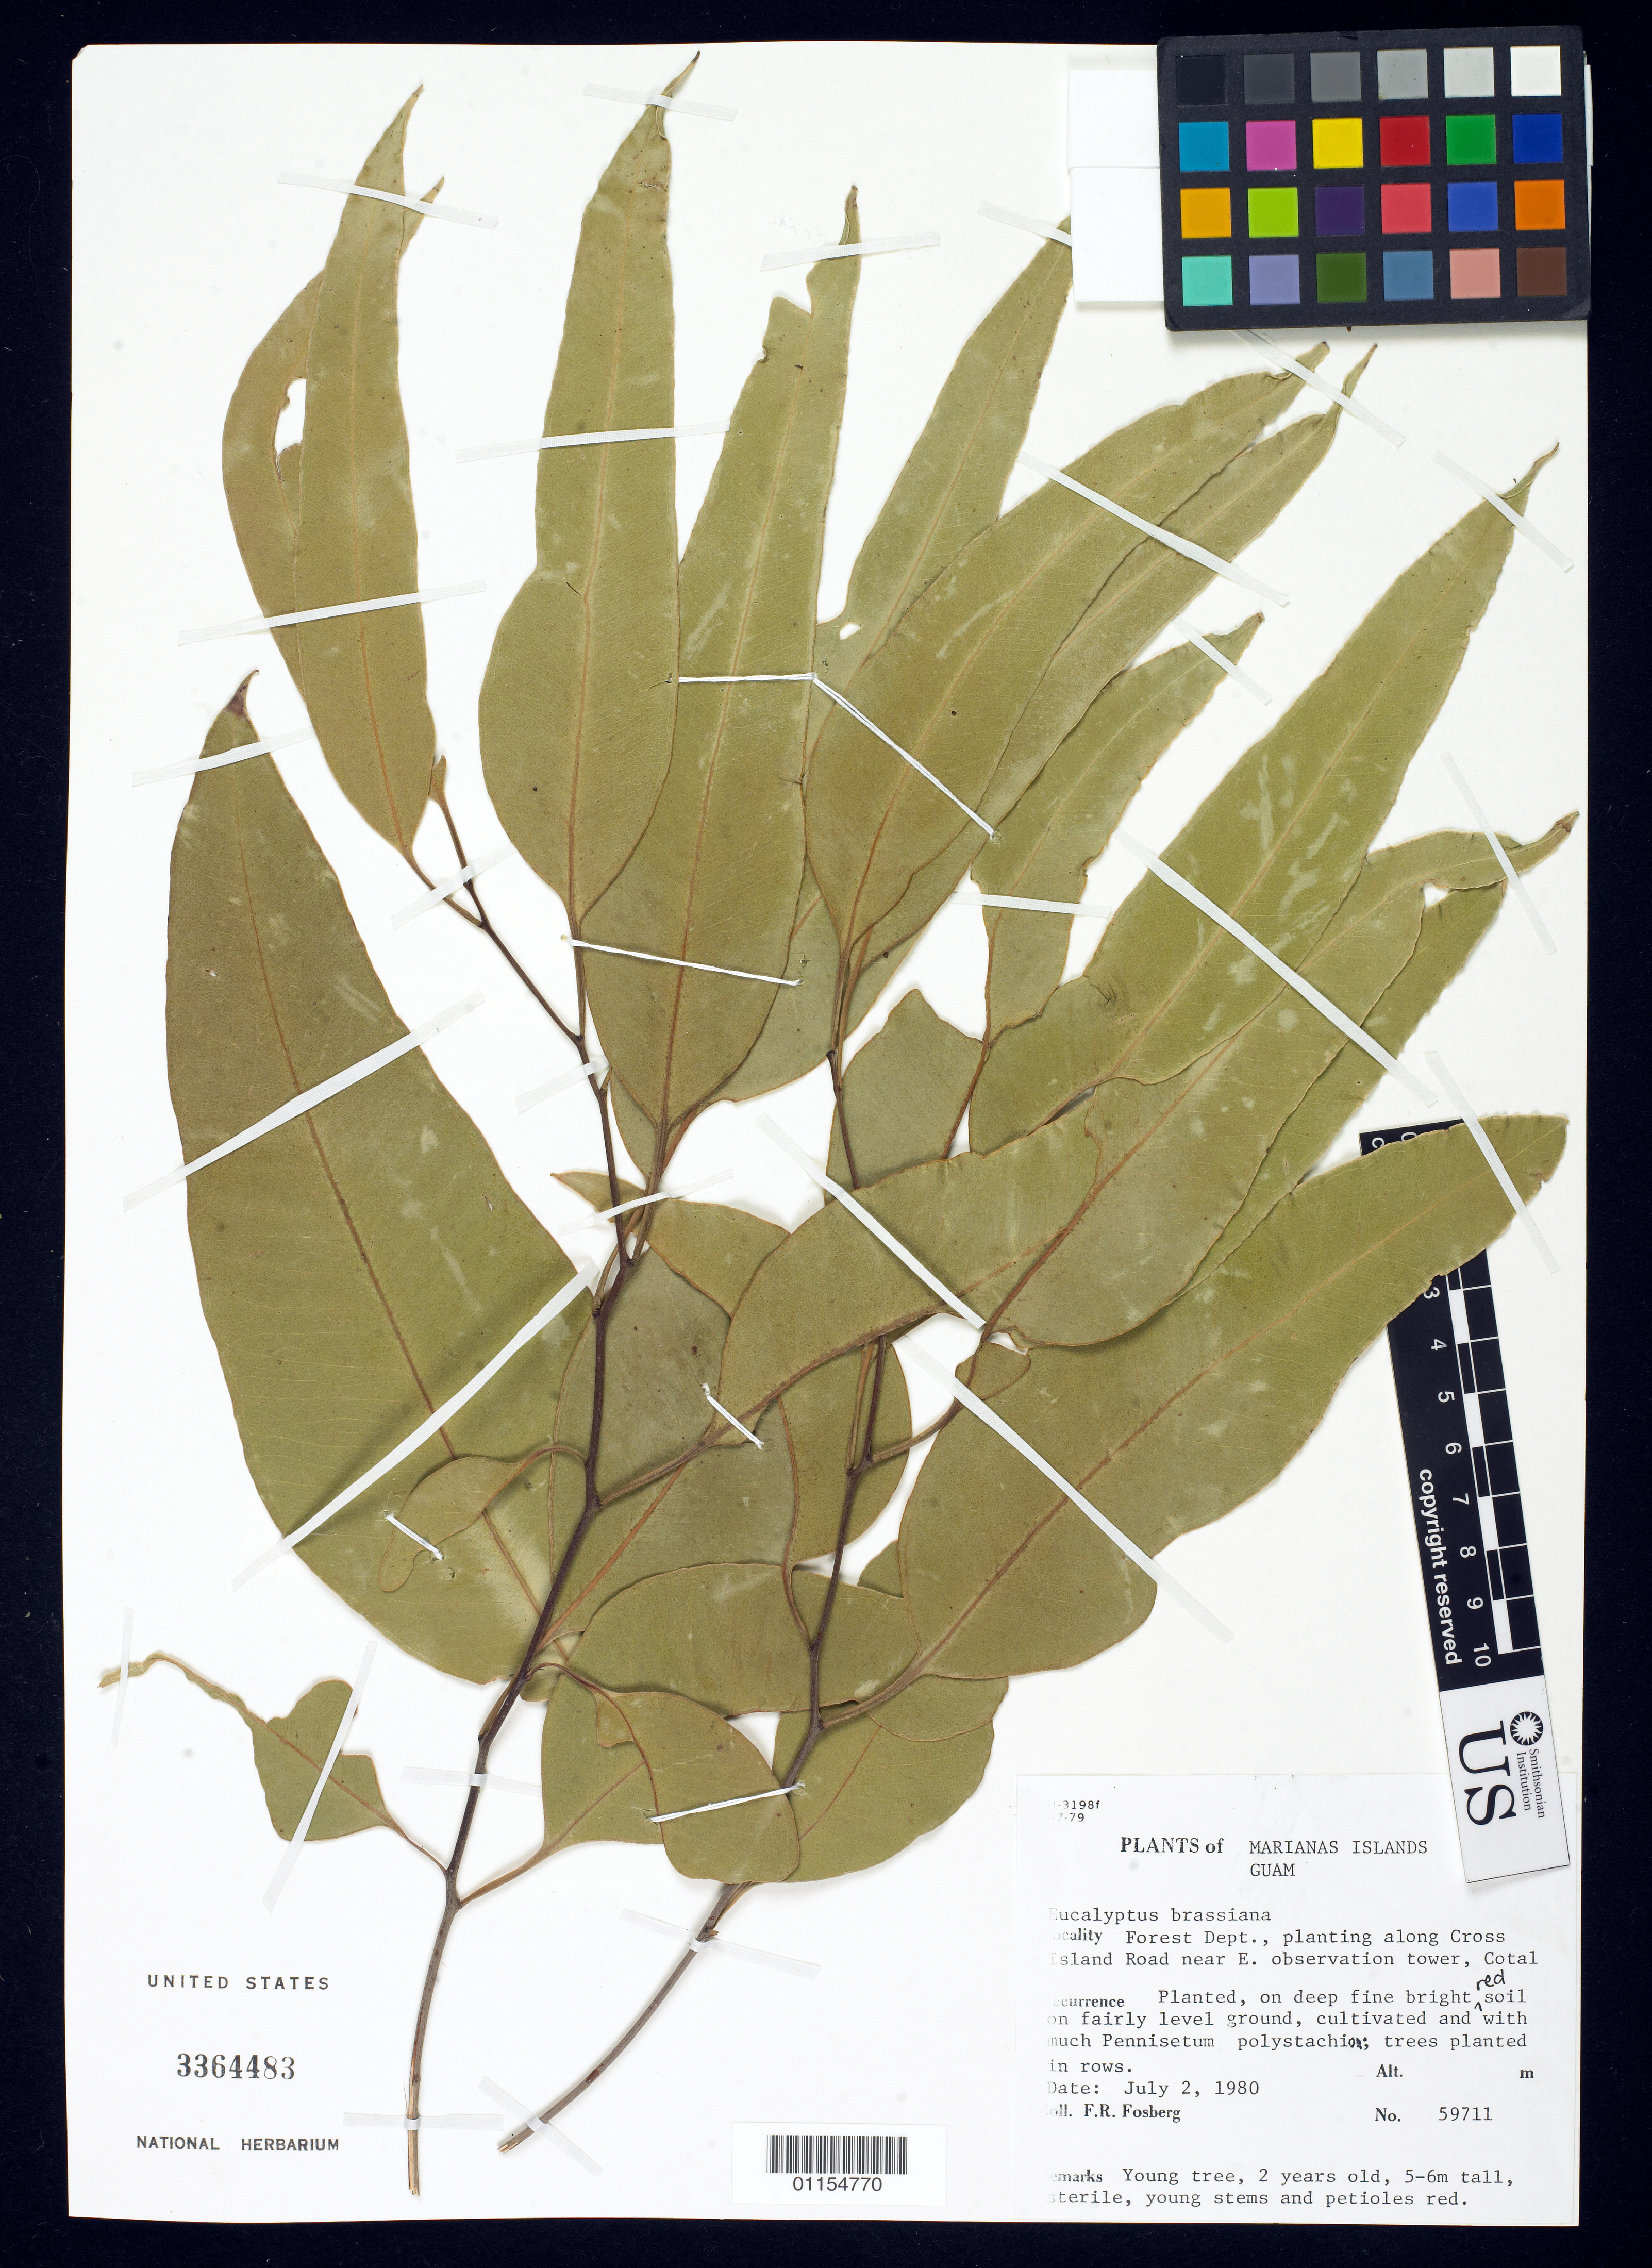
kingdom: Plantae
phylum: Tracheophyta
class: Magnoliopsida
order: Myrtales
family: Myrtaceae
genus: Eucalyptus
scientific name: Eucalyptus brassiana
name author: S.T. Blake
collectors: F. R. Fosberg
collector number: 59711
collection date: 1980-07-02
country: Guam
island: Guam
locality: Forest Dept., planting along Cross Is. Rd. near E. observation tower, Cotal.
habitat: On fairly level ground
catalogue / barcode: US 3364483